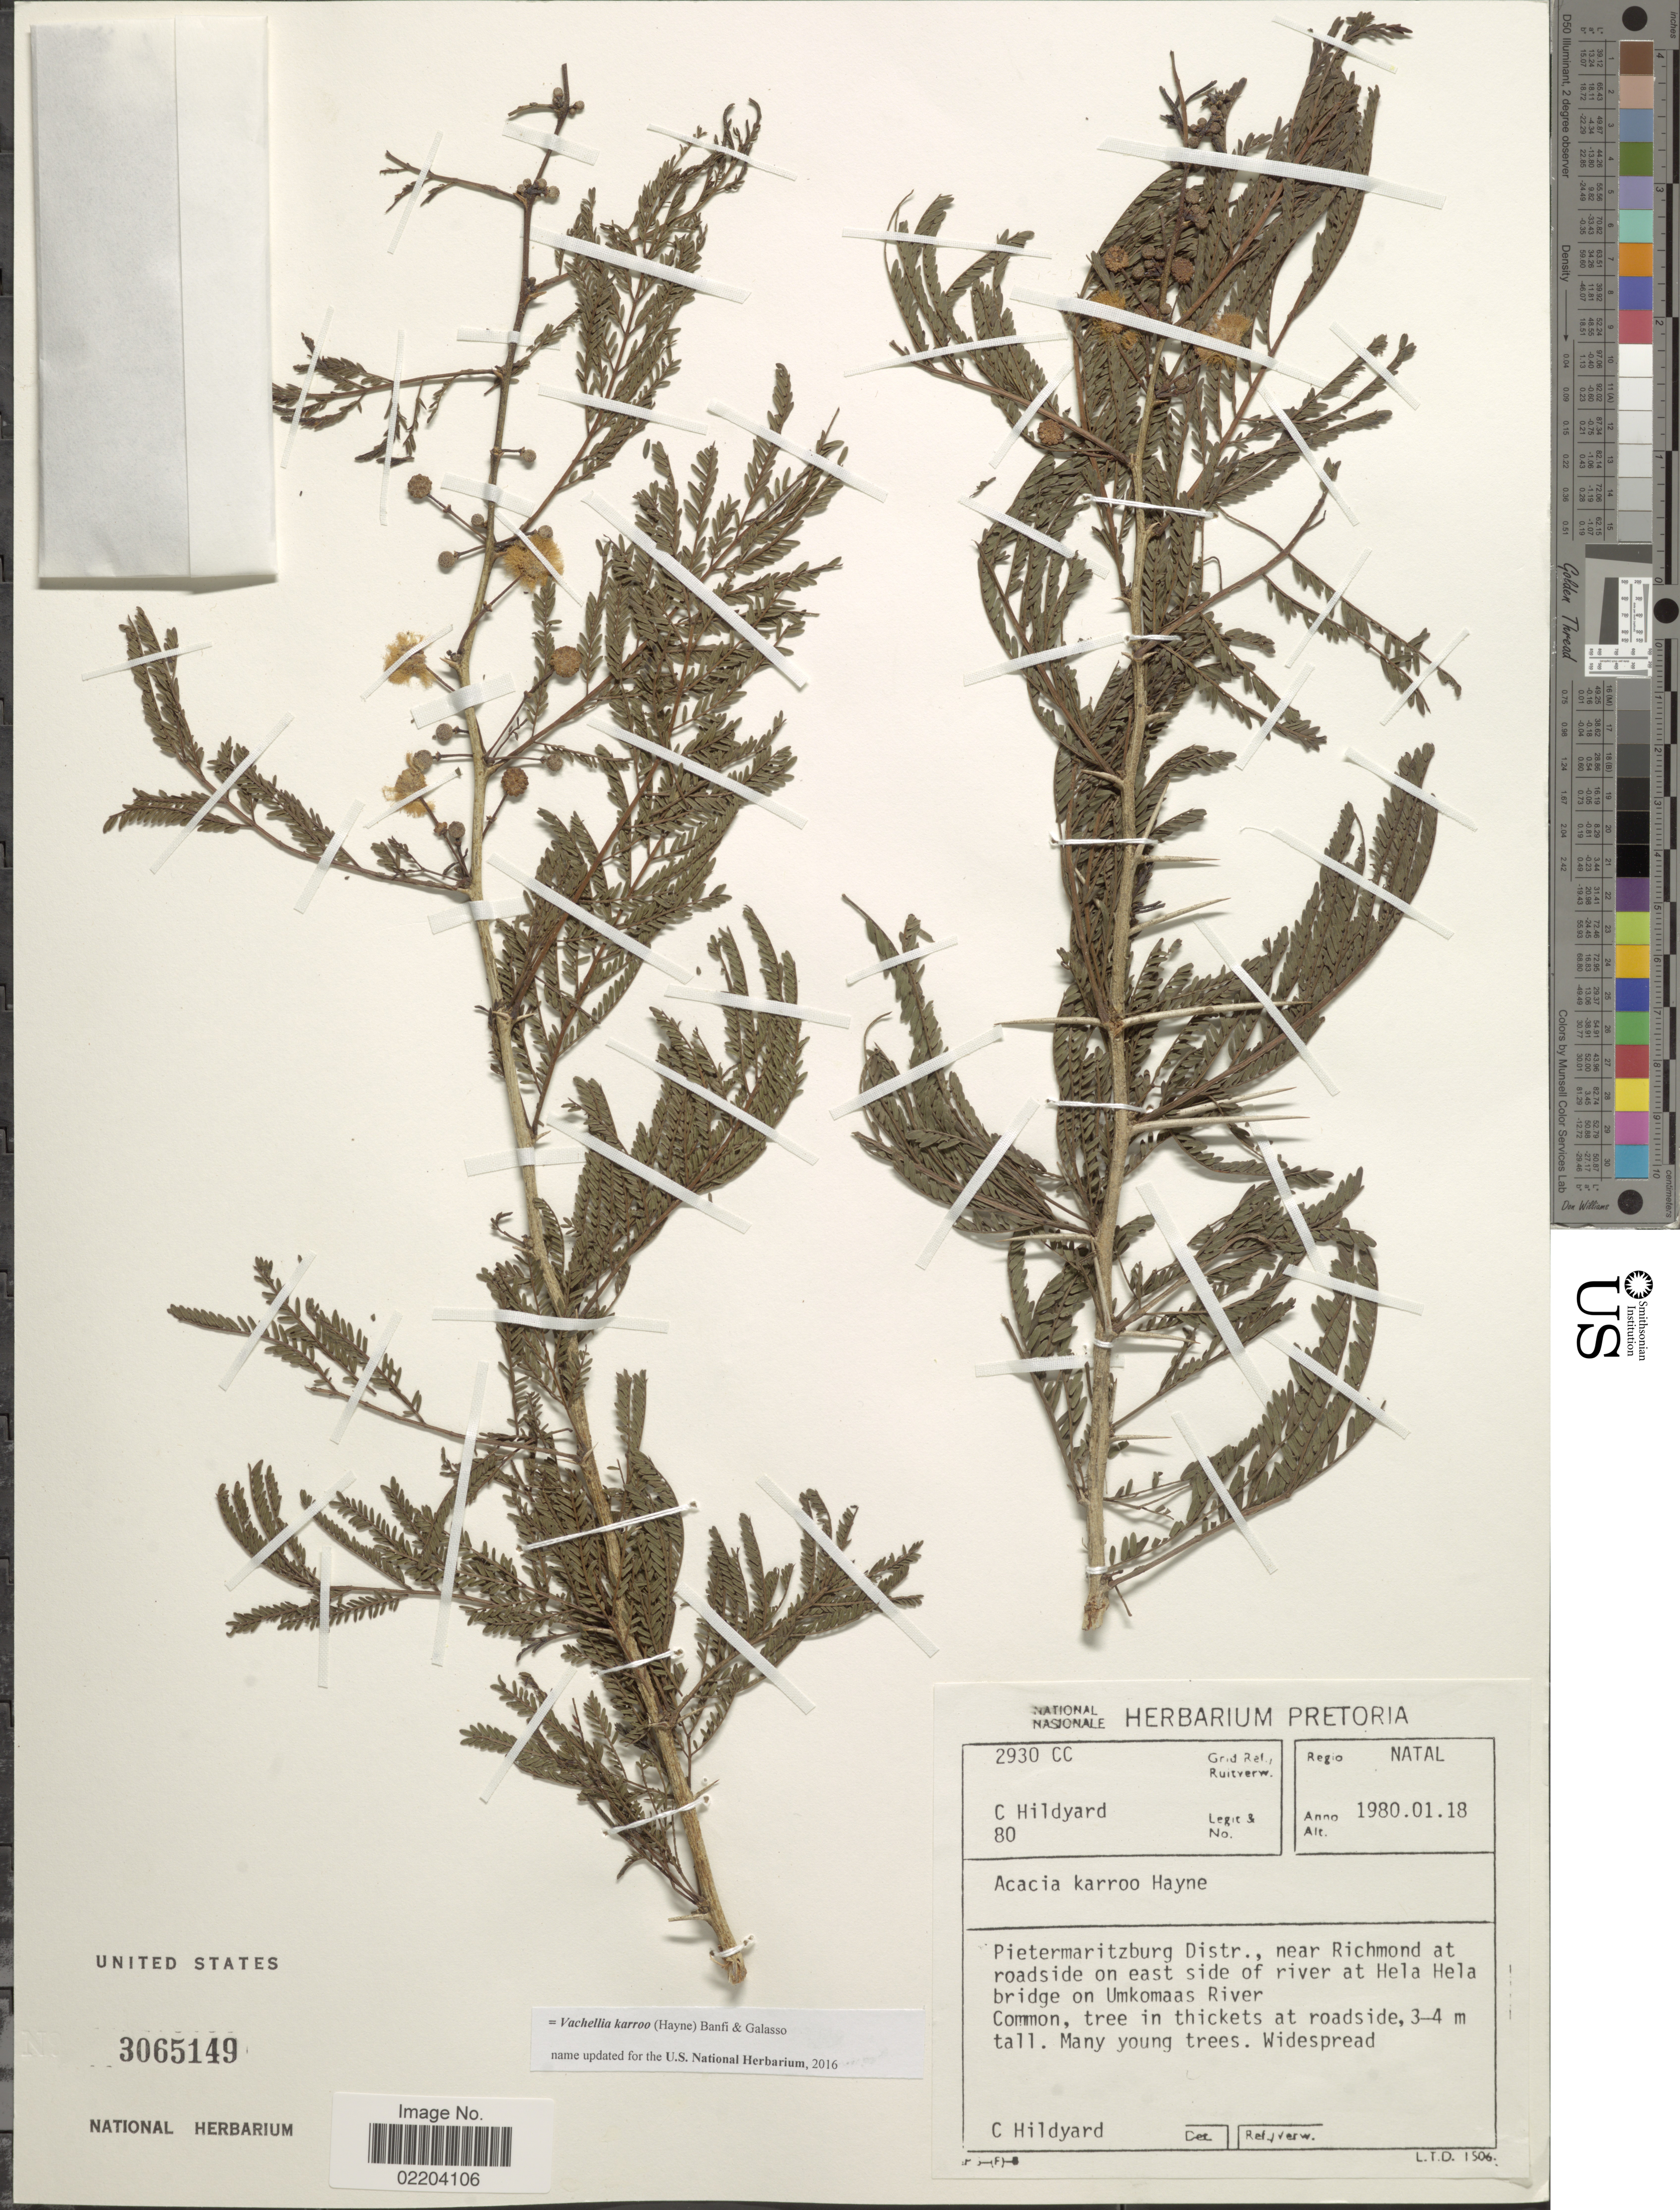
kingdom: Plantae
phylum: Tracheophyta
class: Magnoliopsida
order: Fabales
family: Fabaceae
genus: Vachellia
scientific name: Vachellia karroo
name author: (Hayne) Banfi & Galasso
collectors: C. Hildyard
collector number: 80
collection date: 1980-01-18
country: South Africa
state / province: KwaZulu-Natal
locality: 2930 CC. Regio Natal. Pietermaritzburg Distr., near Richmond at roadside on east side of river at Hela Hela bridge on Umkomaas River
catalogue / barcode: US 3065149